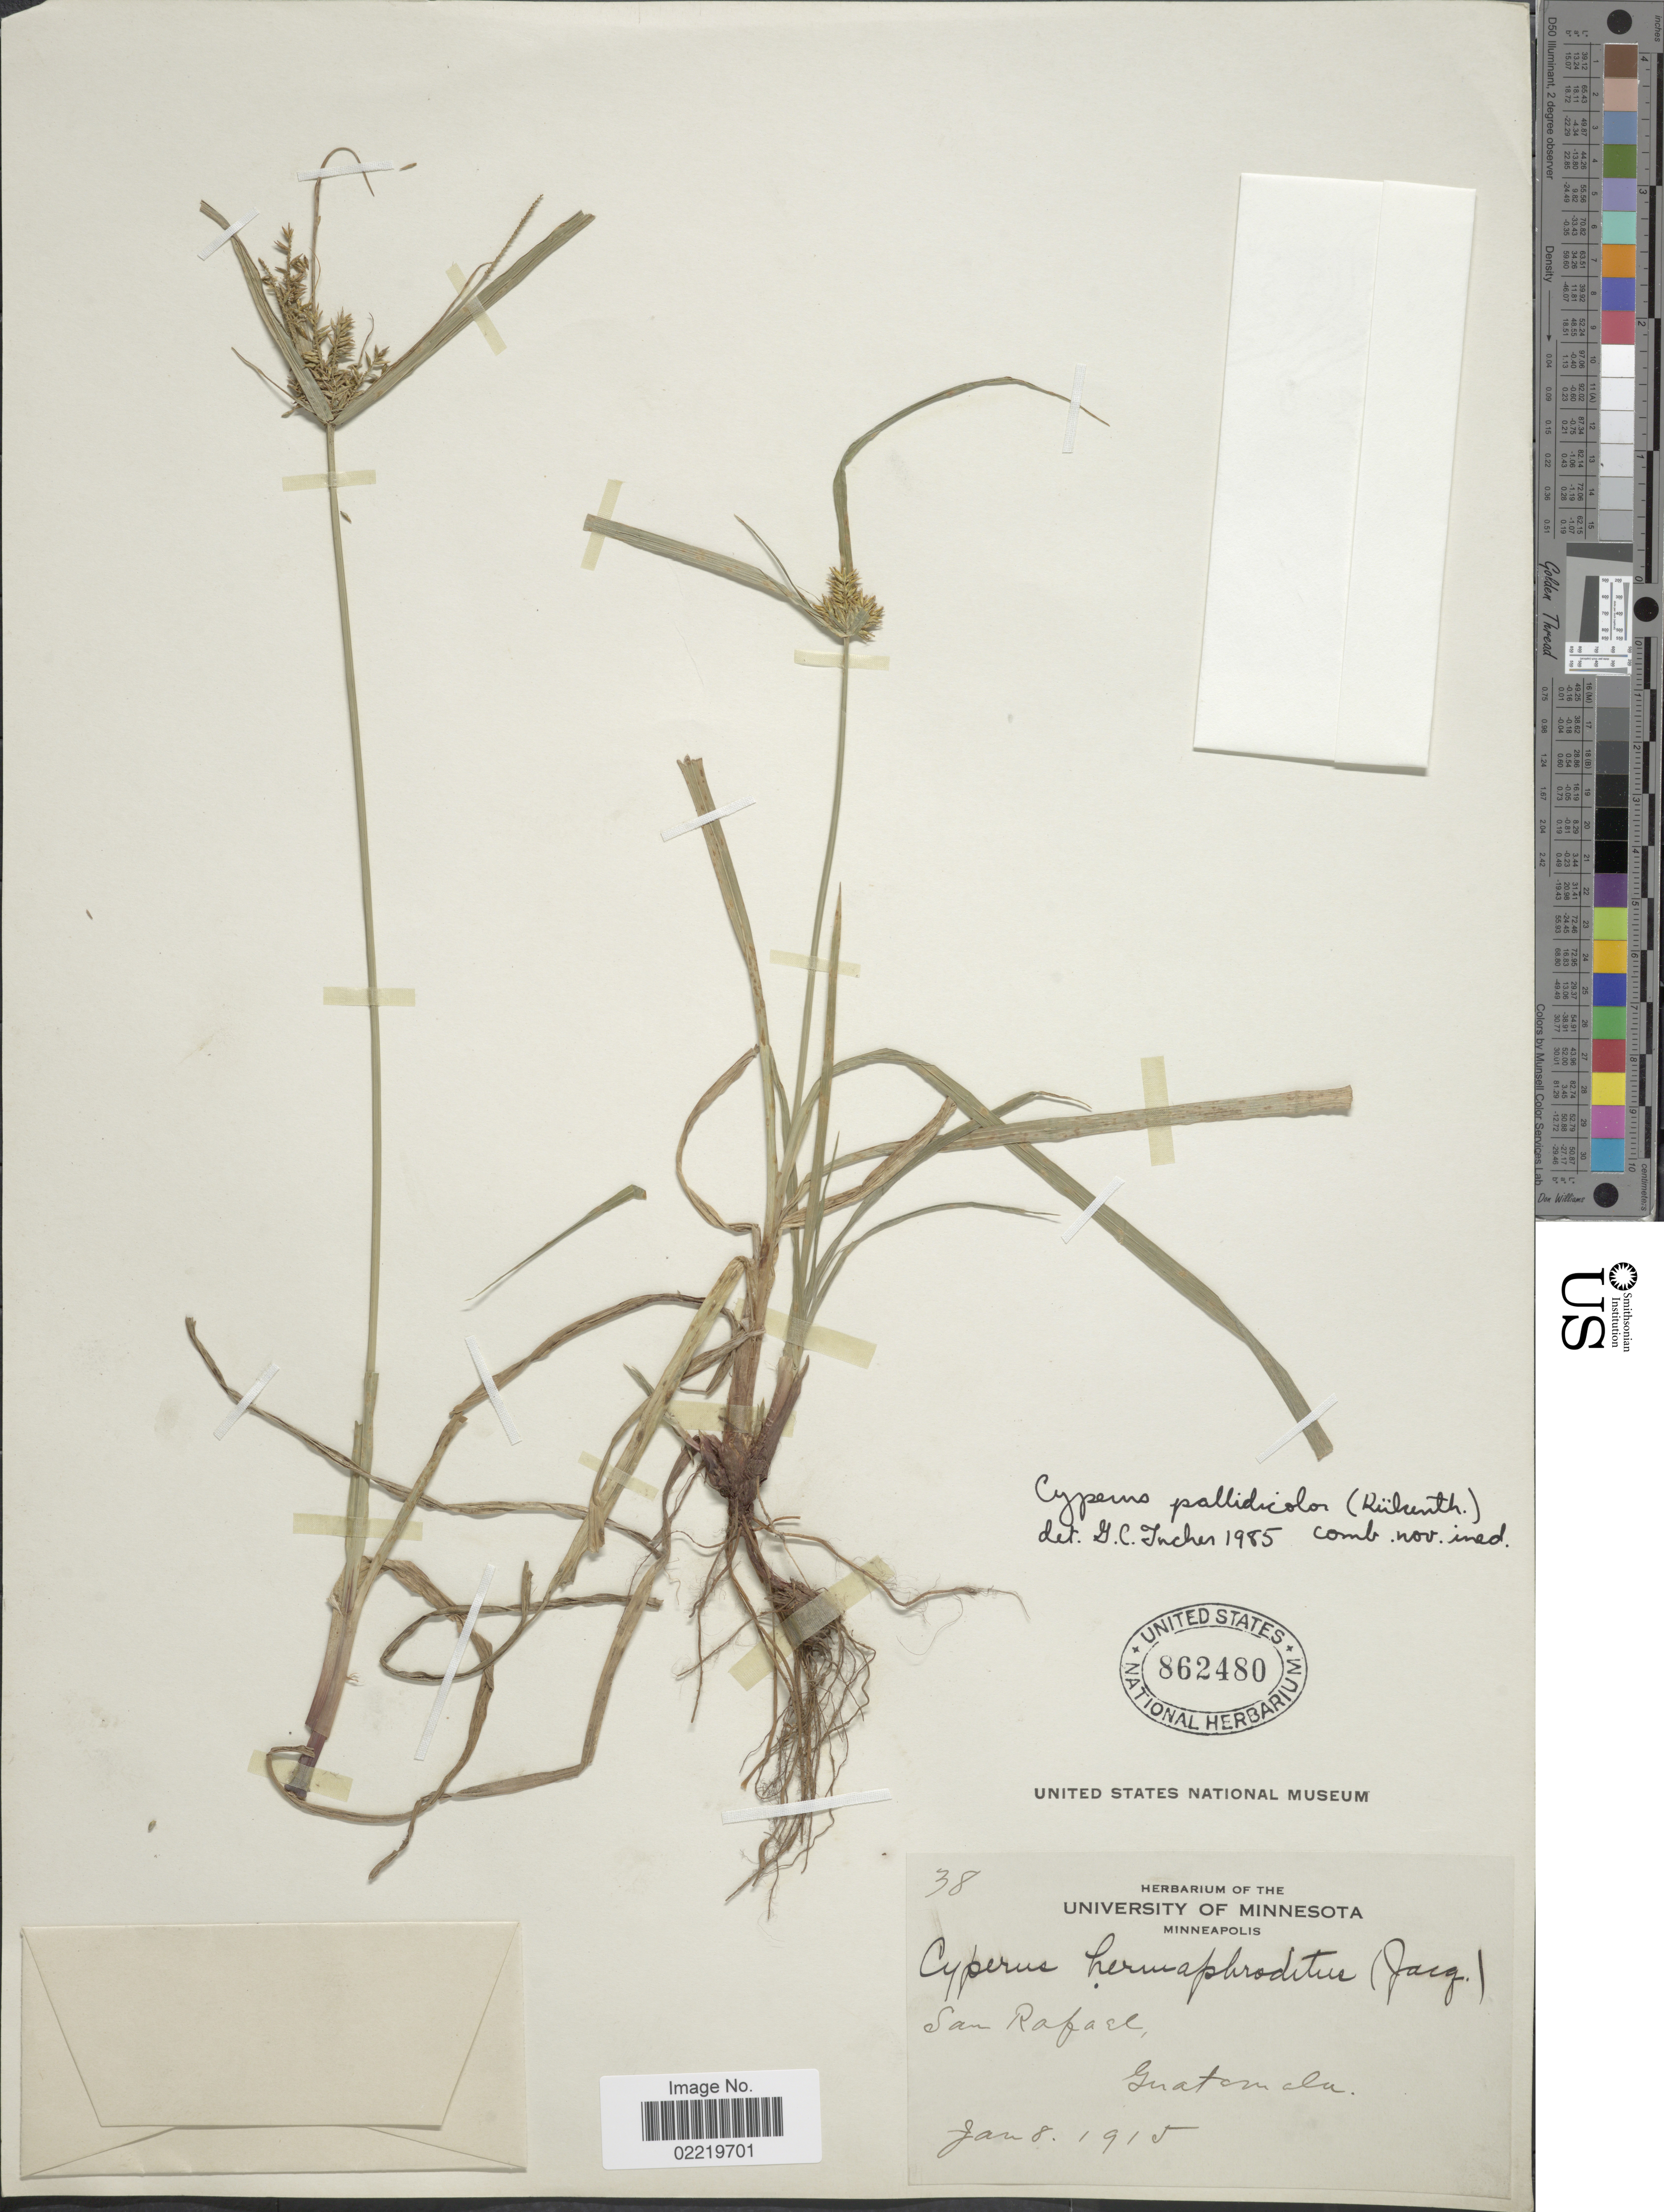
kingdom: Plantae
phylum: Tracheophyta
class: Liliopsida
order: Poales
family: Cyperaceae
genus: Cyperus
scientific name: Cyperus pallidicolor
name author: (Kük.) G.C. Tucker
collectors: ex Herb. University of Minnesota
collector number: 38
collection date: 1915-01-08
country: Guatemala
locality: San Rafael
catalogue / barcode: US 862480